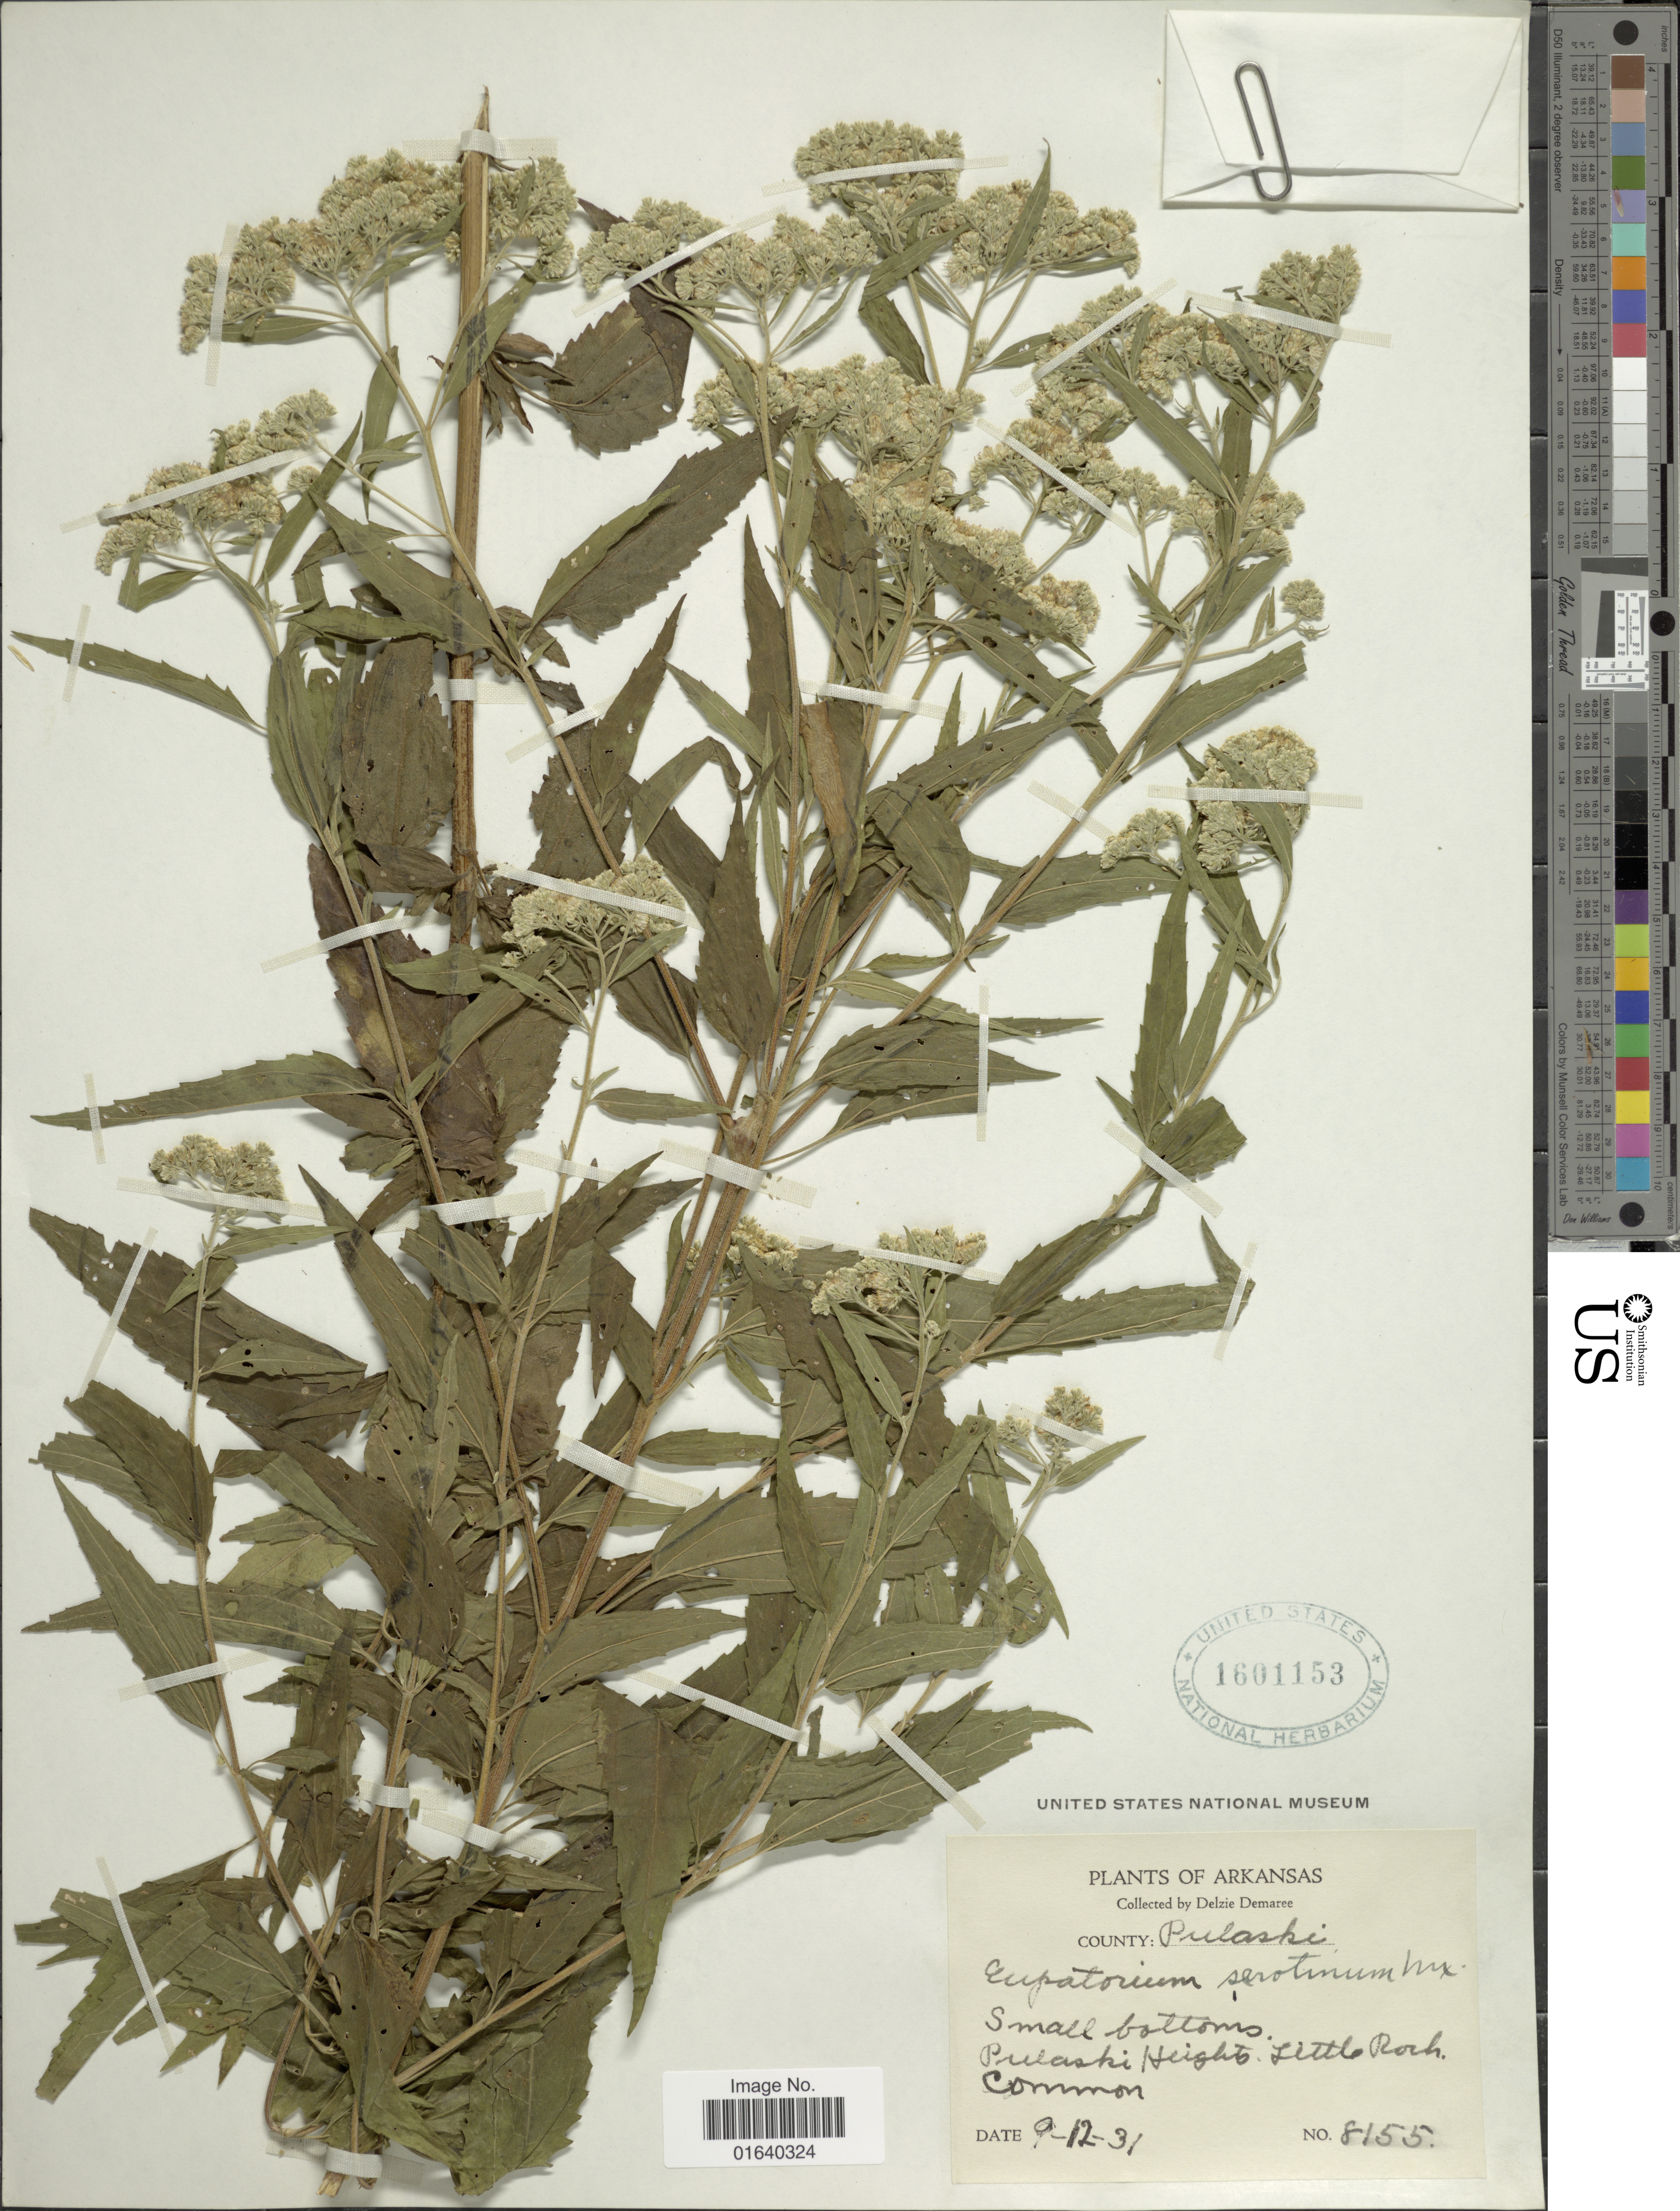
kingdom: Plantae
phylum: Tracheophyta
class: Magnoliopsida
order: Asterales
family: Asteraceae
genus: Eupatorium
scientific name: Eupatorium serotinum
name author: Michx.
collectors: D. Demaree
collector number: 8155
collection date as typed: Transcribed d/m/y: 12/9/31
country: United States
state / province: Arkansas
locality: County: Pulaski, Pulaski Heights: Little Rock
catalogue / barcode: US 1601153